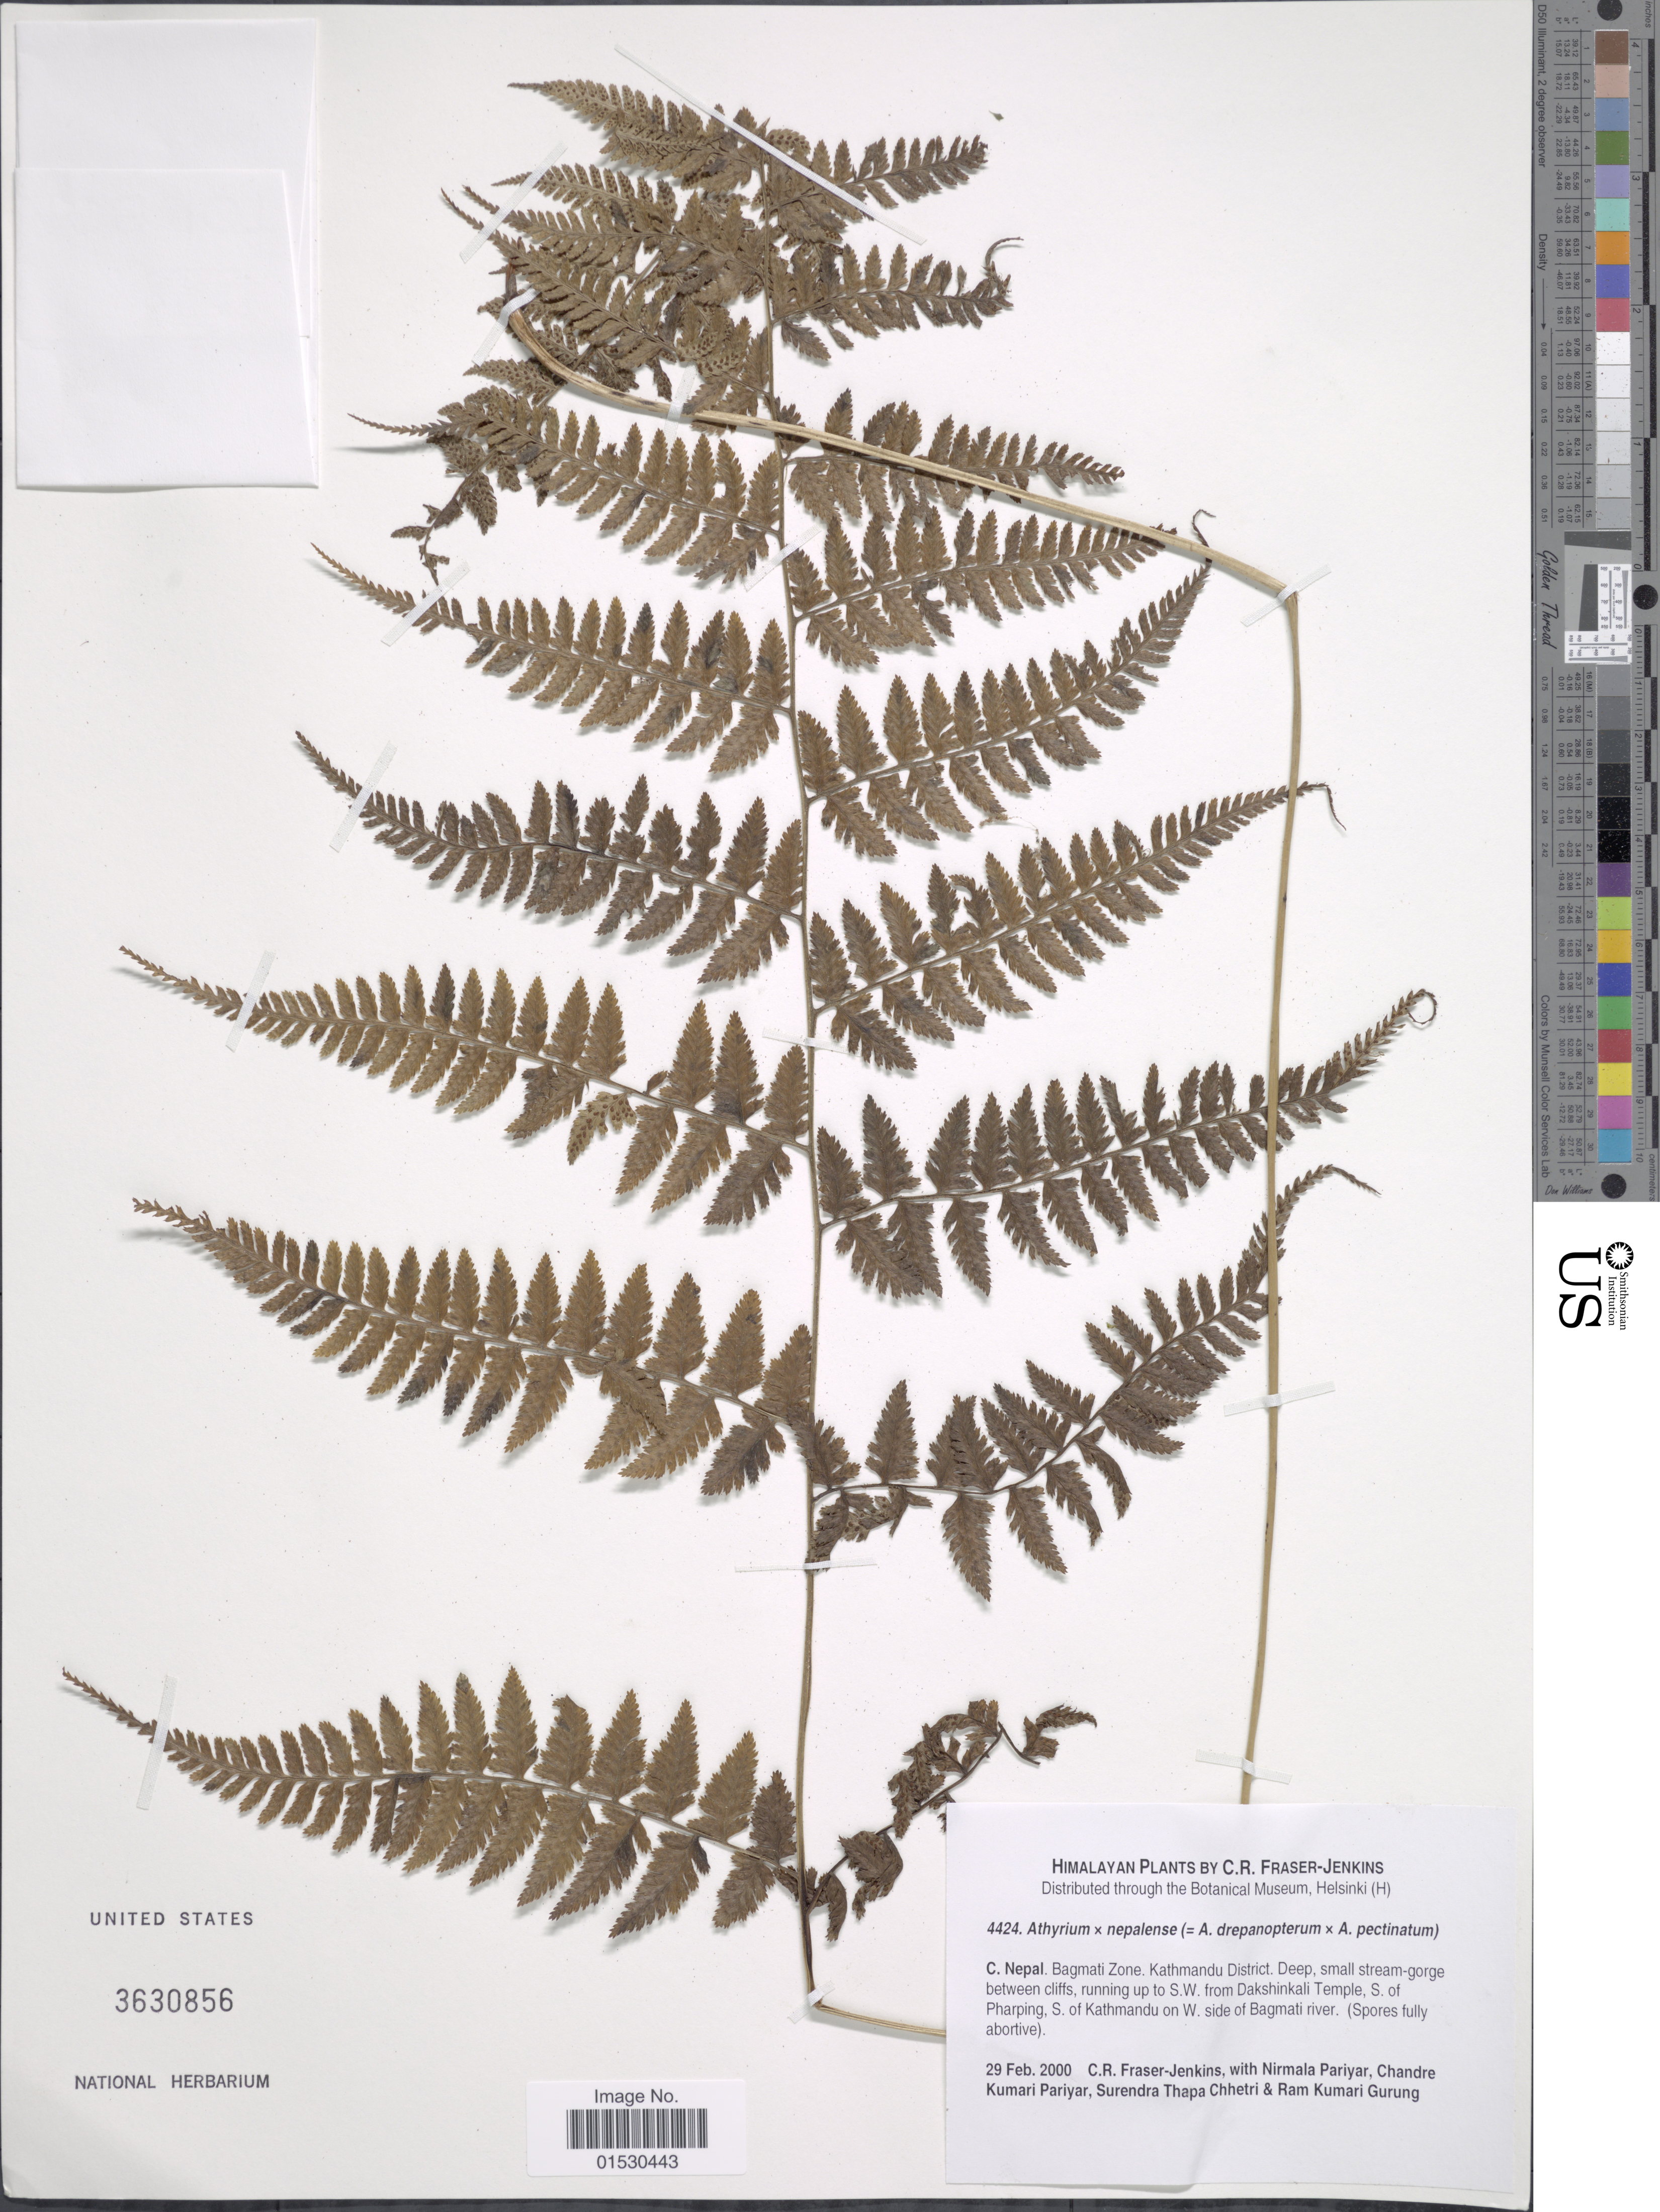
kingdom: Plantae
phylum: Tracheophyta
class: Polypodiopsida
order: Polypodiales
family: Athyriaceae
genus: Athyrium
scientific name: Athyrium x nepalense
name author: Fraser-Jenk.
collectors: C. R. Fraser-Jenkins, N. Pariyar, C. Pariyar, S. Chhetri & R. Gurung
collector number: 4424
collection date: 2000-02-29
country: Nepal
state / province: Bagmati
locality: C Nepal. Bagmati Zone. Kathmandu District. Deep, small stream-gorge between cliffs, running up to S.W. from Dakshinkali Temple, S. of Pharping, S of Kathmandu on W, side of Bagmati river (Spores fully abortive)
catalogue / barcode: US 3630856